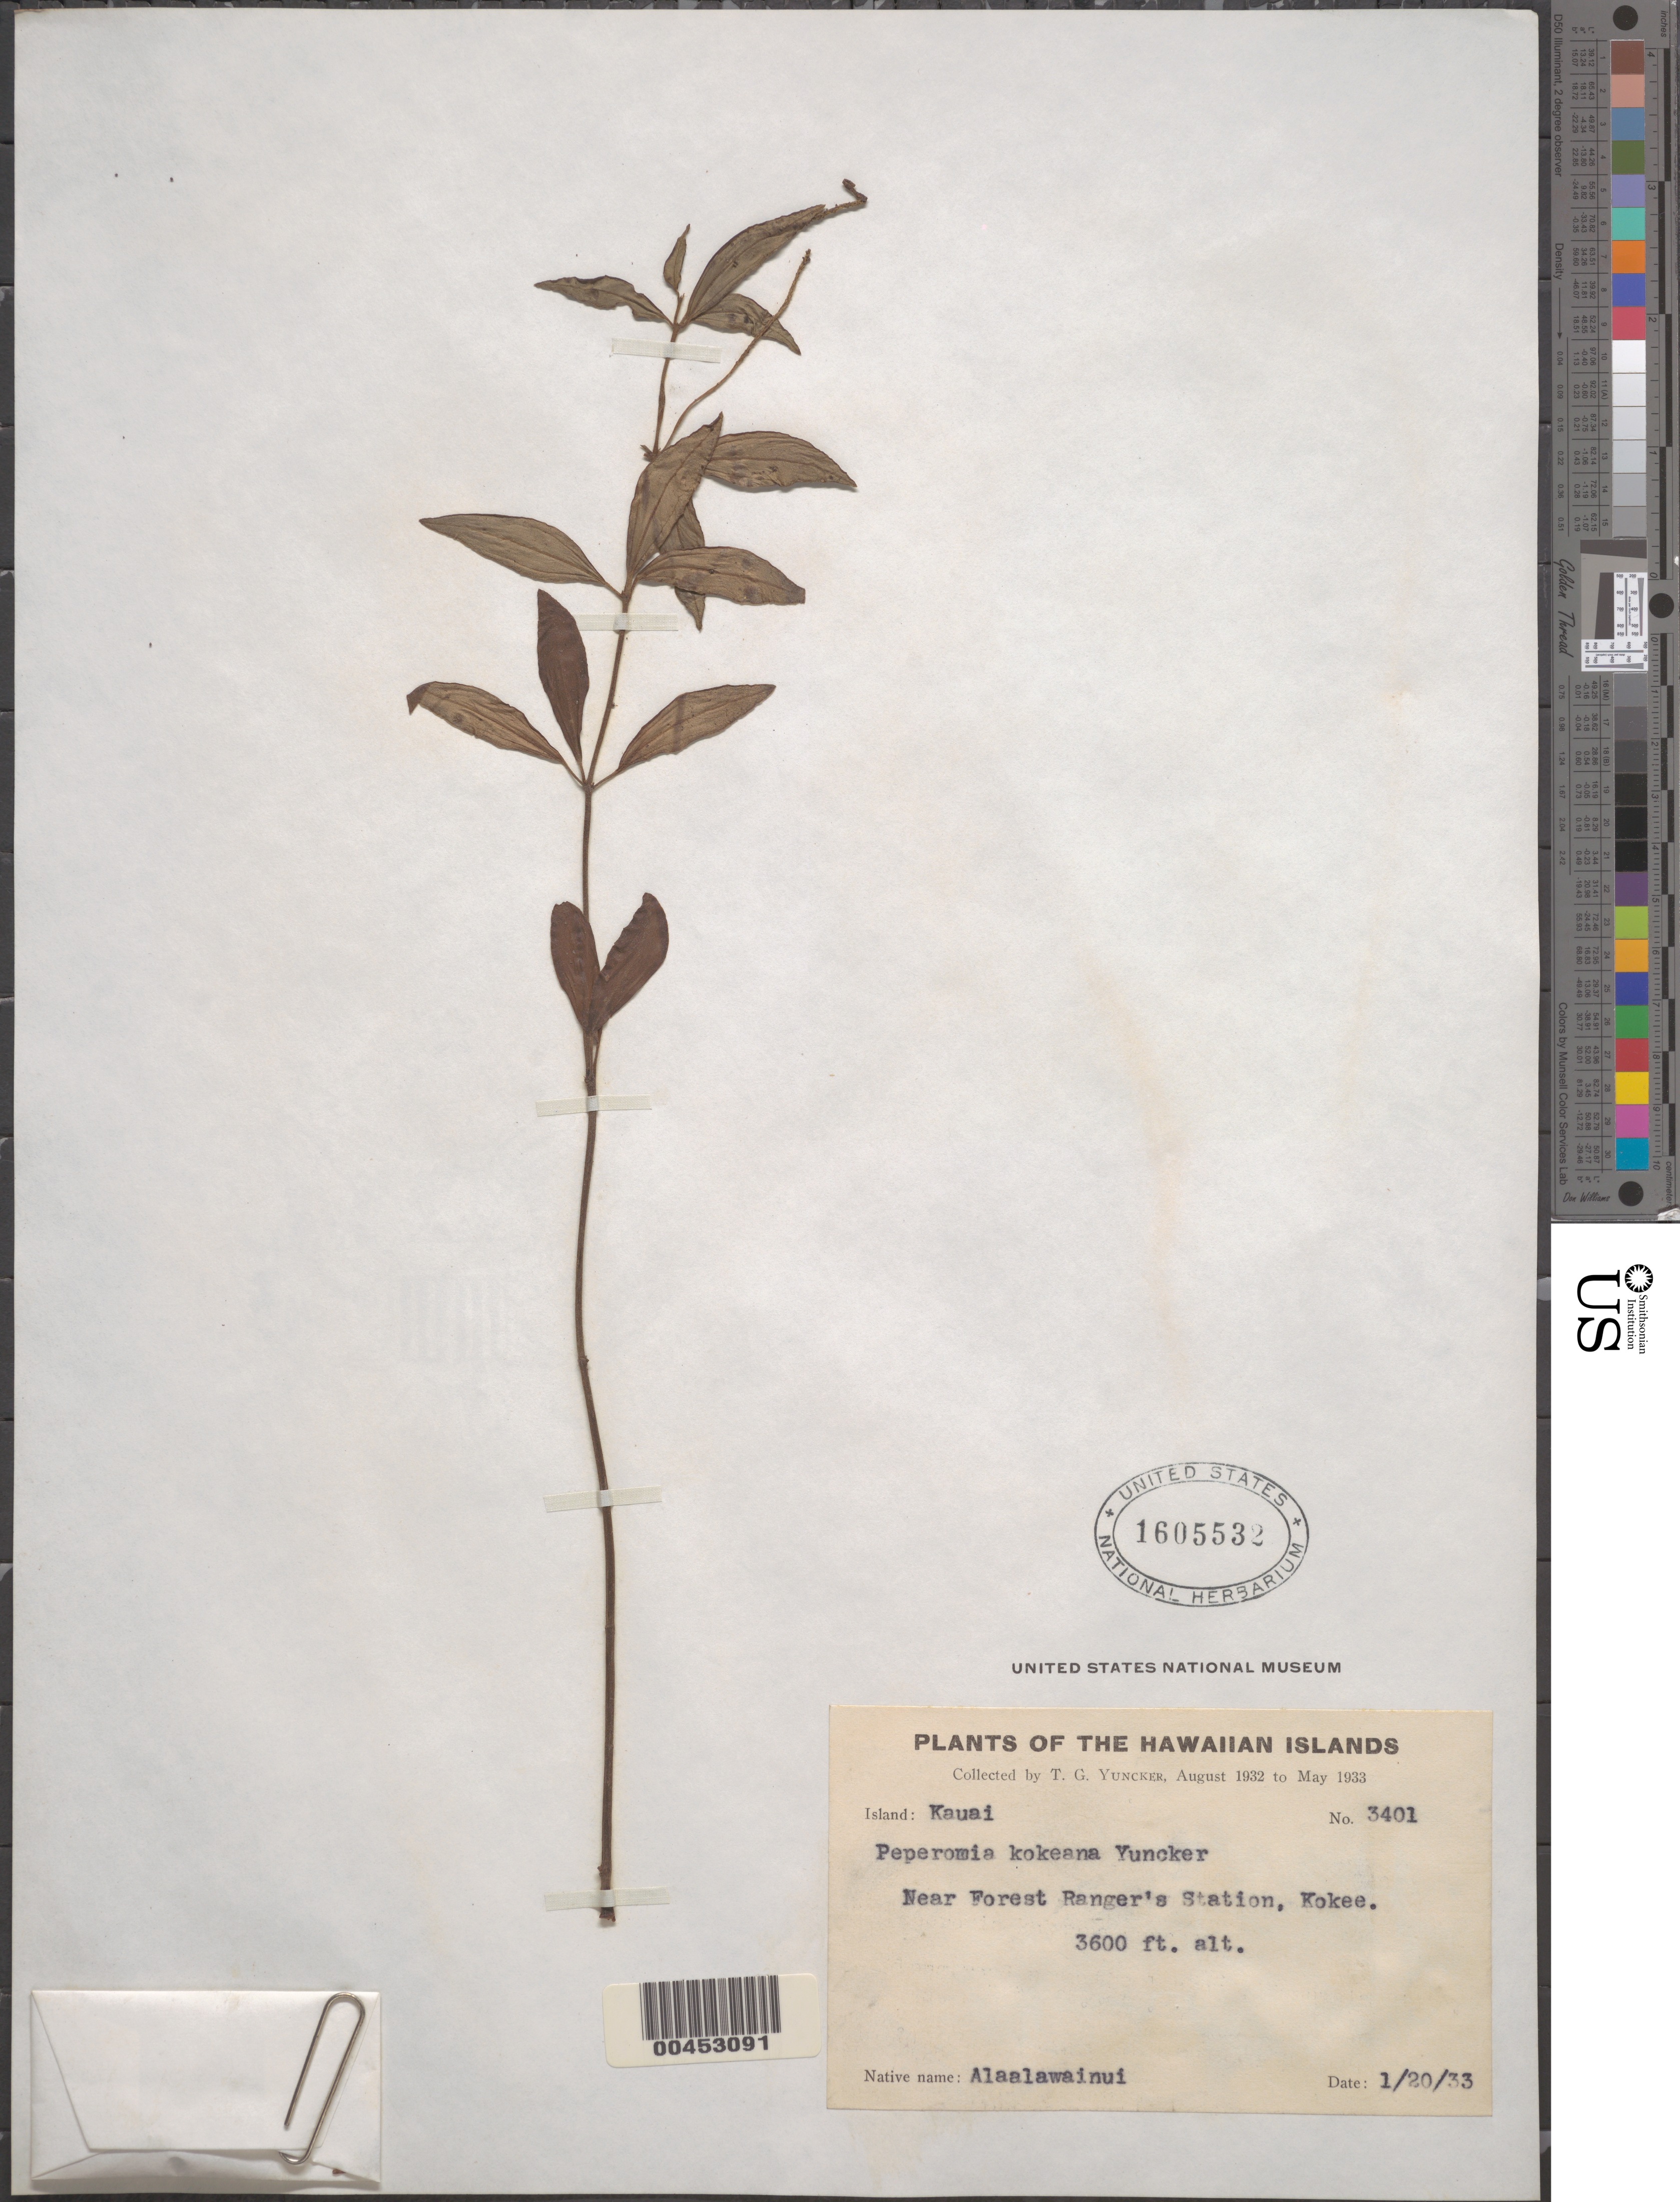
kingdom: Plantae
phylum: Tracheophyta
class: Magnoliopsida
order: Piperales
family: Piperaceae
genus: Peperomia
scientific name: Peperomia kokeana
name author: Yunck.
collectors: T. G. Yuncker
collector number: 3401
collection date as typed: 20 Jan 1933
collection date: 1933-01-20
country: United States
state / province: Hawaii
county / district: Kauai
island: Kaua'i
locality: Near Forest Ranger's Station, Kokee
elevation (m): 1097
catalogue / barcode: US 1605532